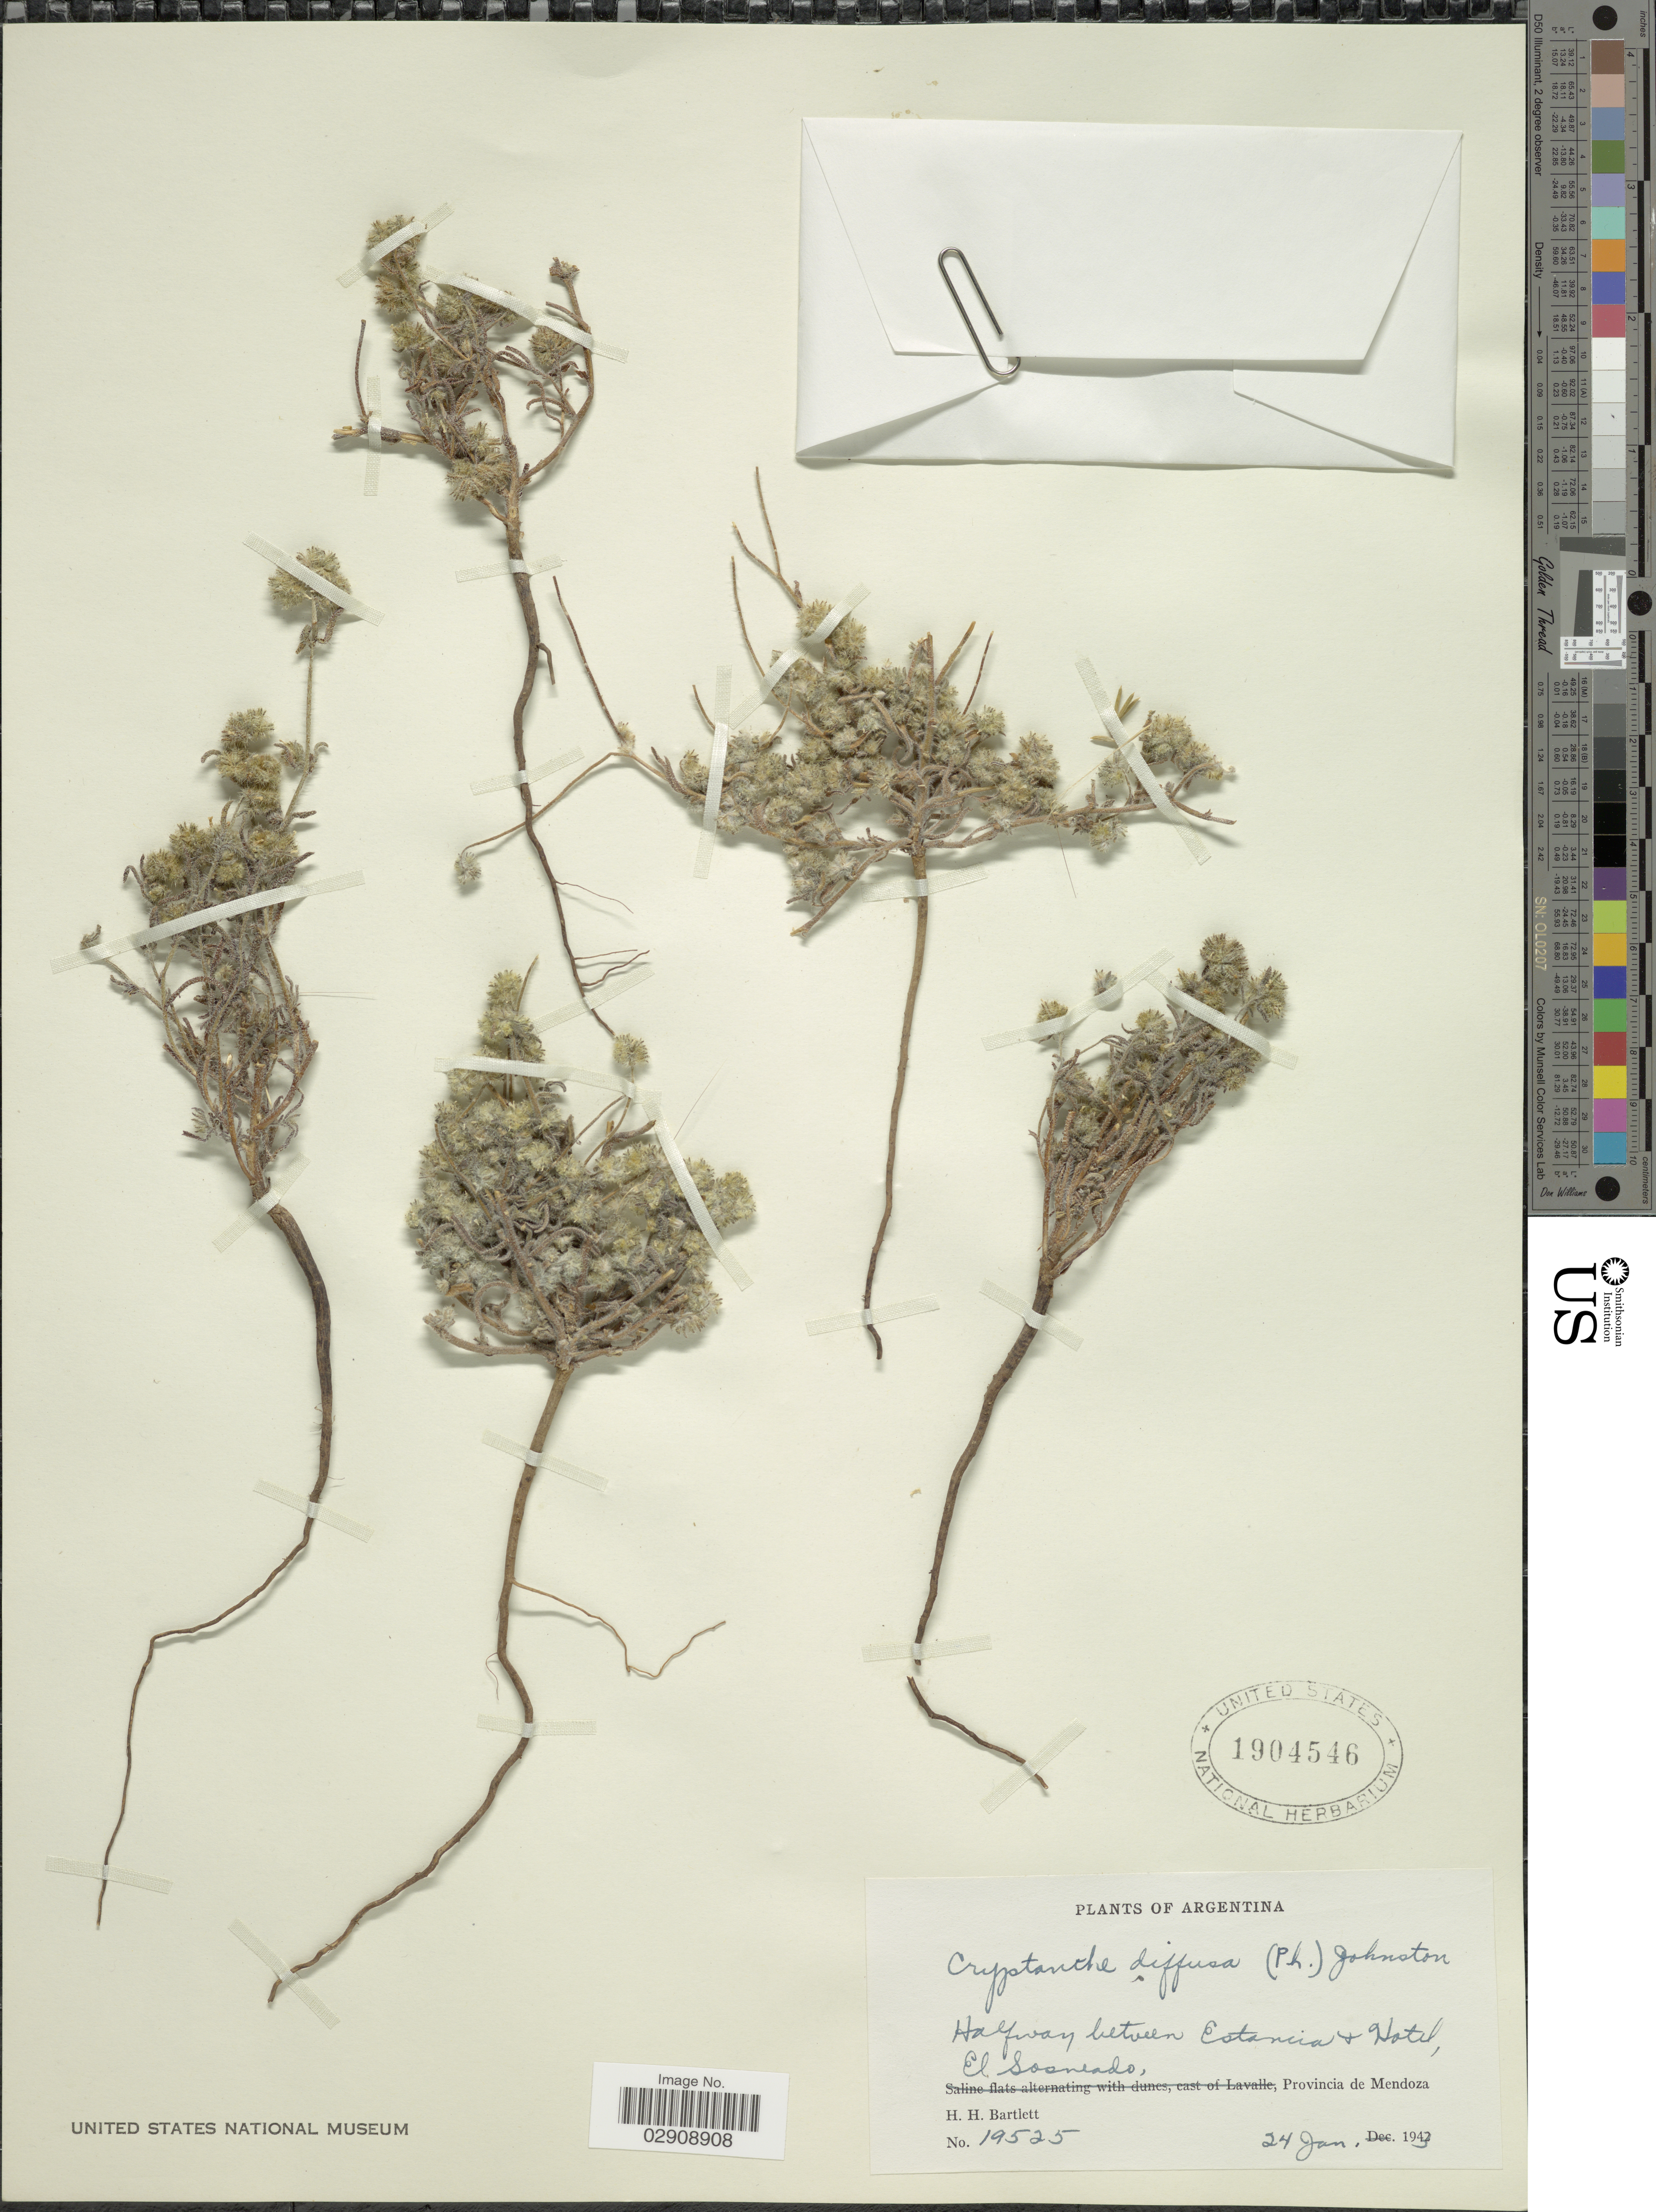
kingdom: Plantae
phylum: Tracheophyta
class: Magnoliopsida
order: Boraginales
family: Boraginaceae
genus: Cryptantha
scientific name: Cryptantha globulifera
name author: (Clos) Reiche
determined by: Moroni, Pablo, (SI), Instituto de Botanica Darwinion (ARGENTINA)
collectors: H. H. Bartlett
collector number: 19525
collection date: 1943-01-24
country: Argentina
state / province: Mendoza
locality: Halfway between Estancia Hotel, El Sosneado. Provincia de Mendoza. Argentina.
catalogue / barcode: US 1904546